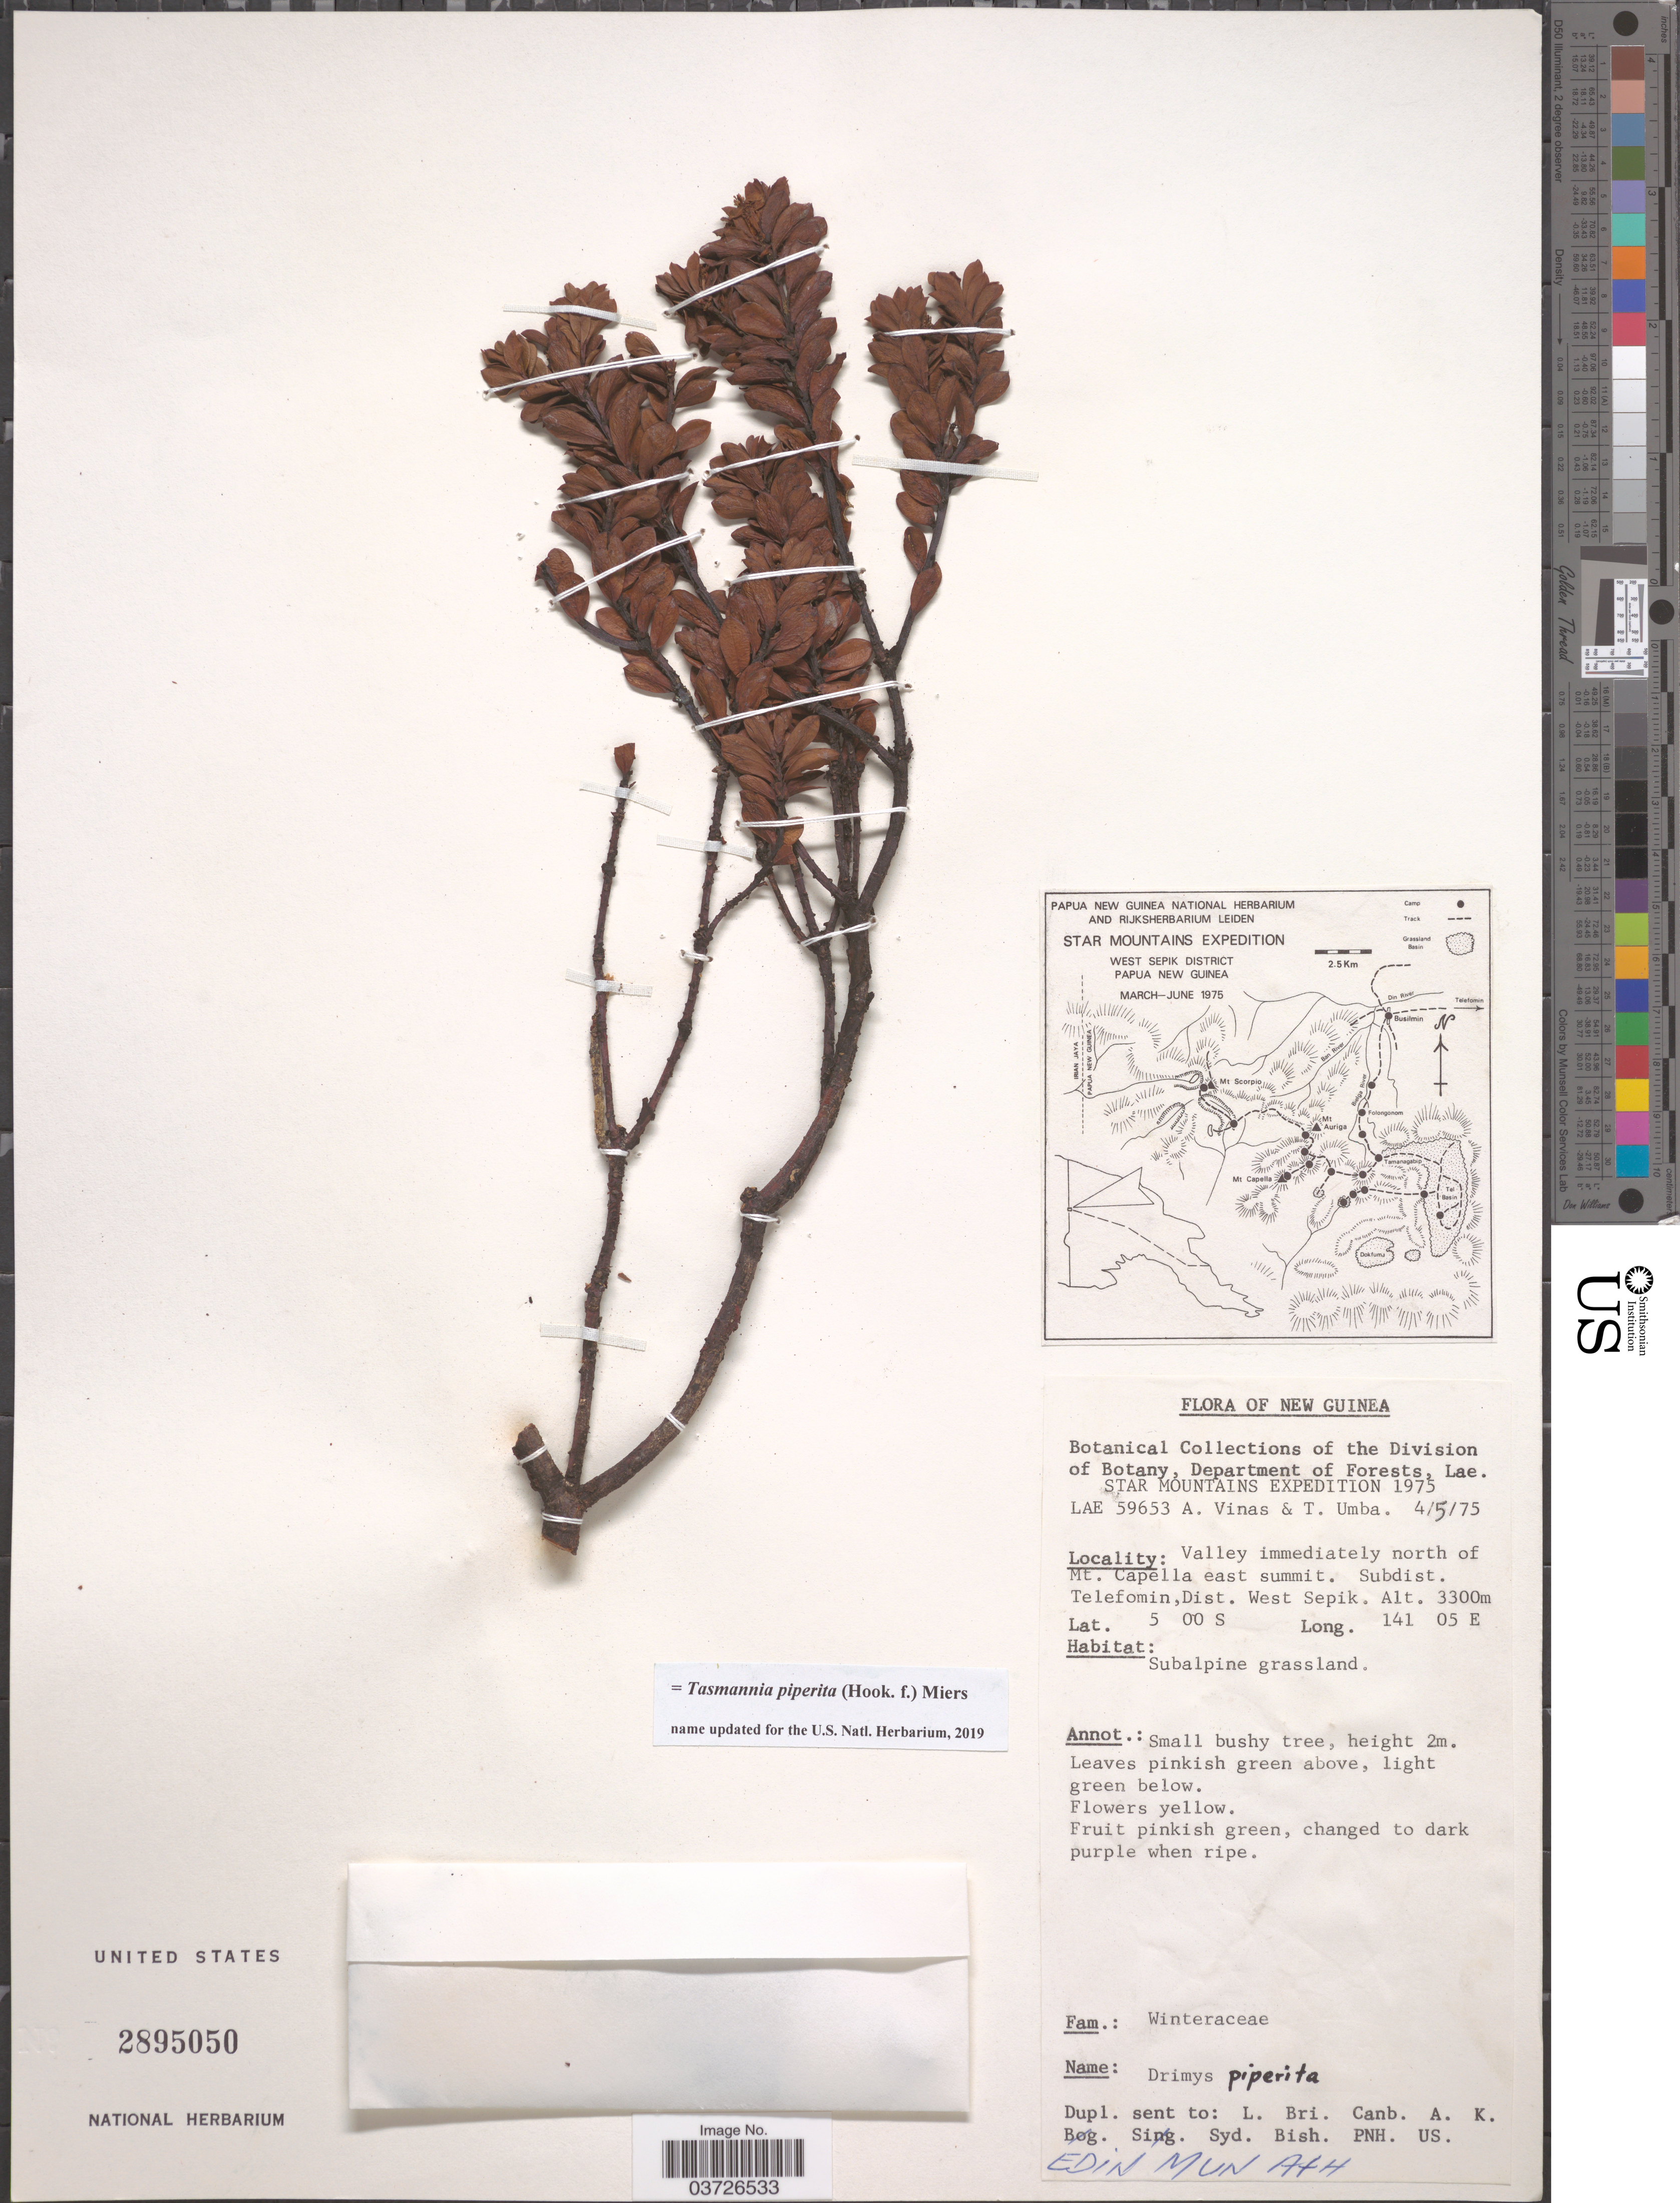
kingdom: Plantae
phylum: Tracheophyta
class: Magnoliopsida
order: Canellales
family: Winteraceae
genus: Tasmannia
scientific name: Tasmannia piperita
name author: (Hook. f.) Miers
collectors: A. Vinas & T. Umba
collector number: LAE59653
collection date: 1975-05-04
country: Papua New Guinea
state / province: Sandaun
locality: New Guinea. Star Mountains. Valley immediately north of Mt. Capella east summit. Subdist. Telefomin, Dist. West Sepik.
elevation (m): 3300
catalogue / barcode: US 2895050